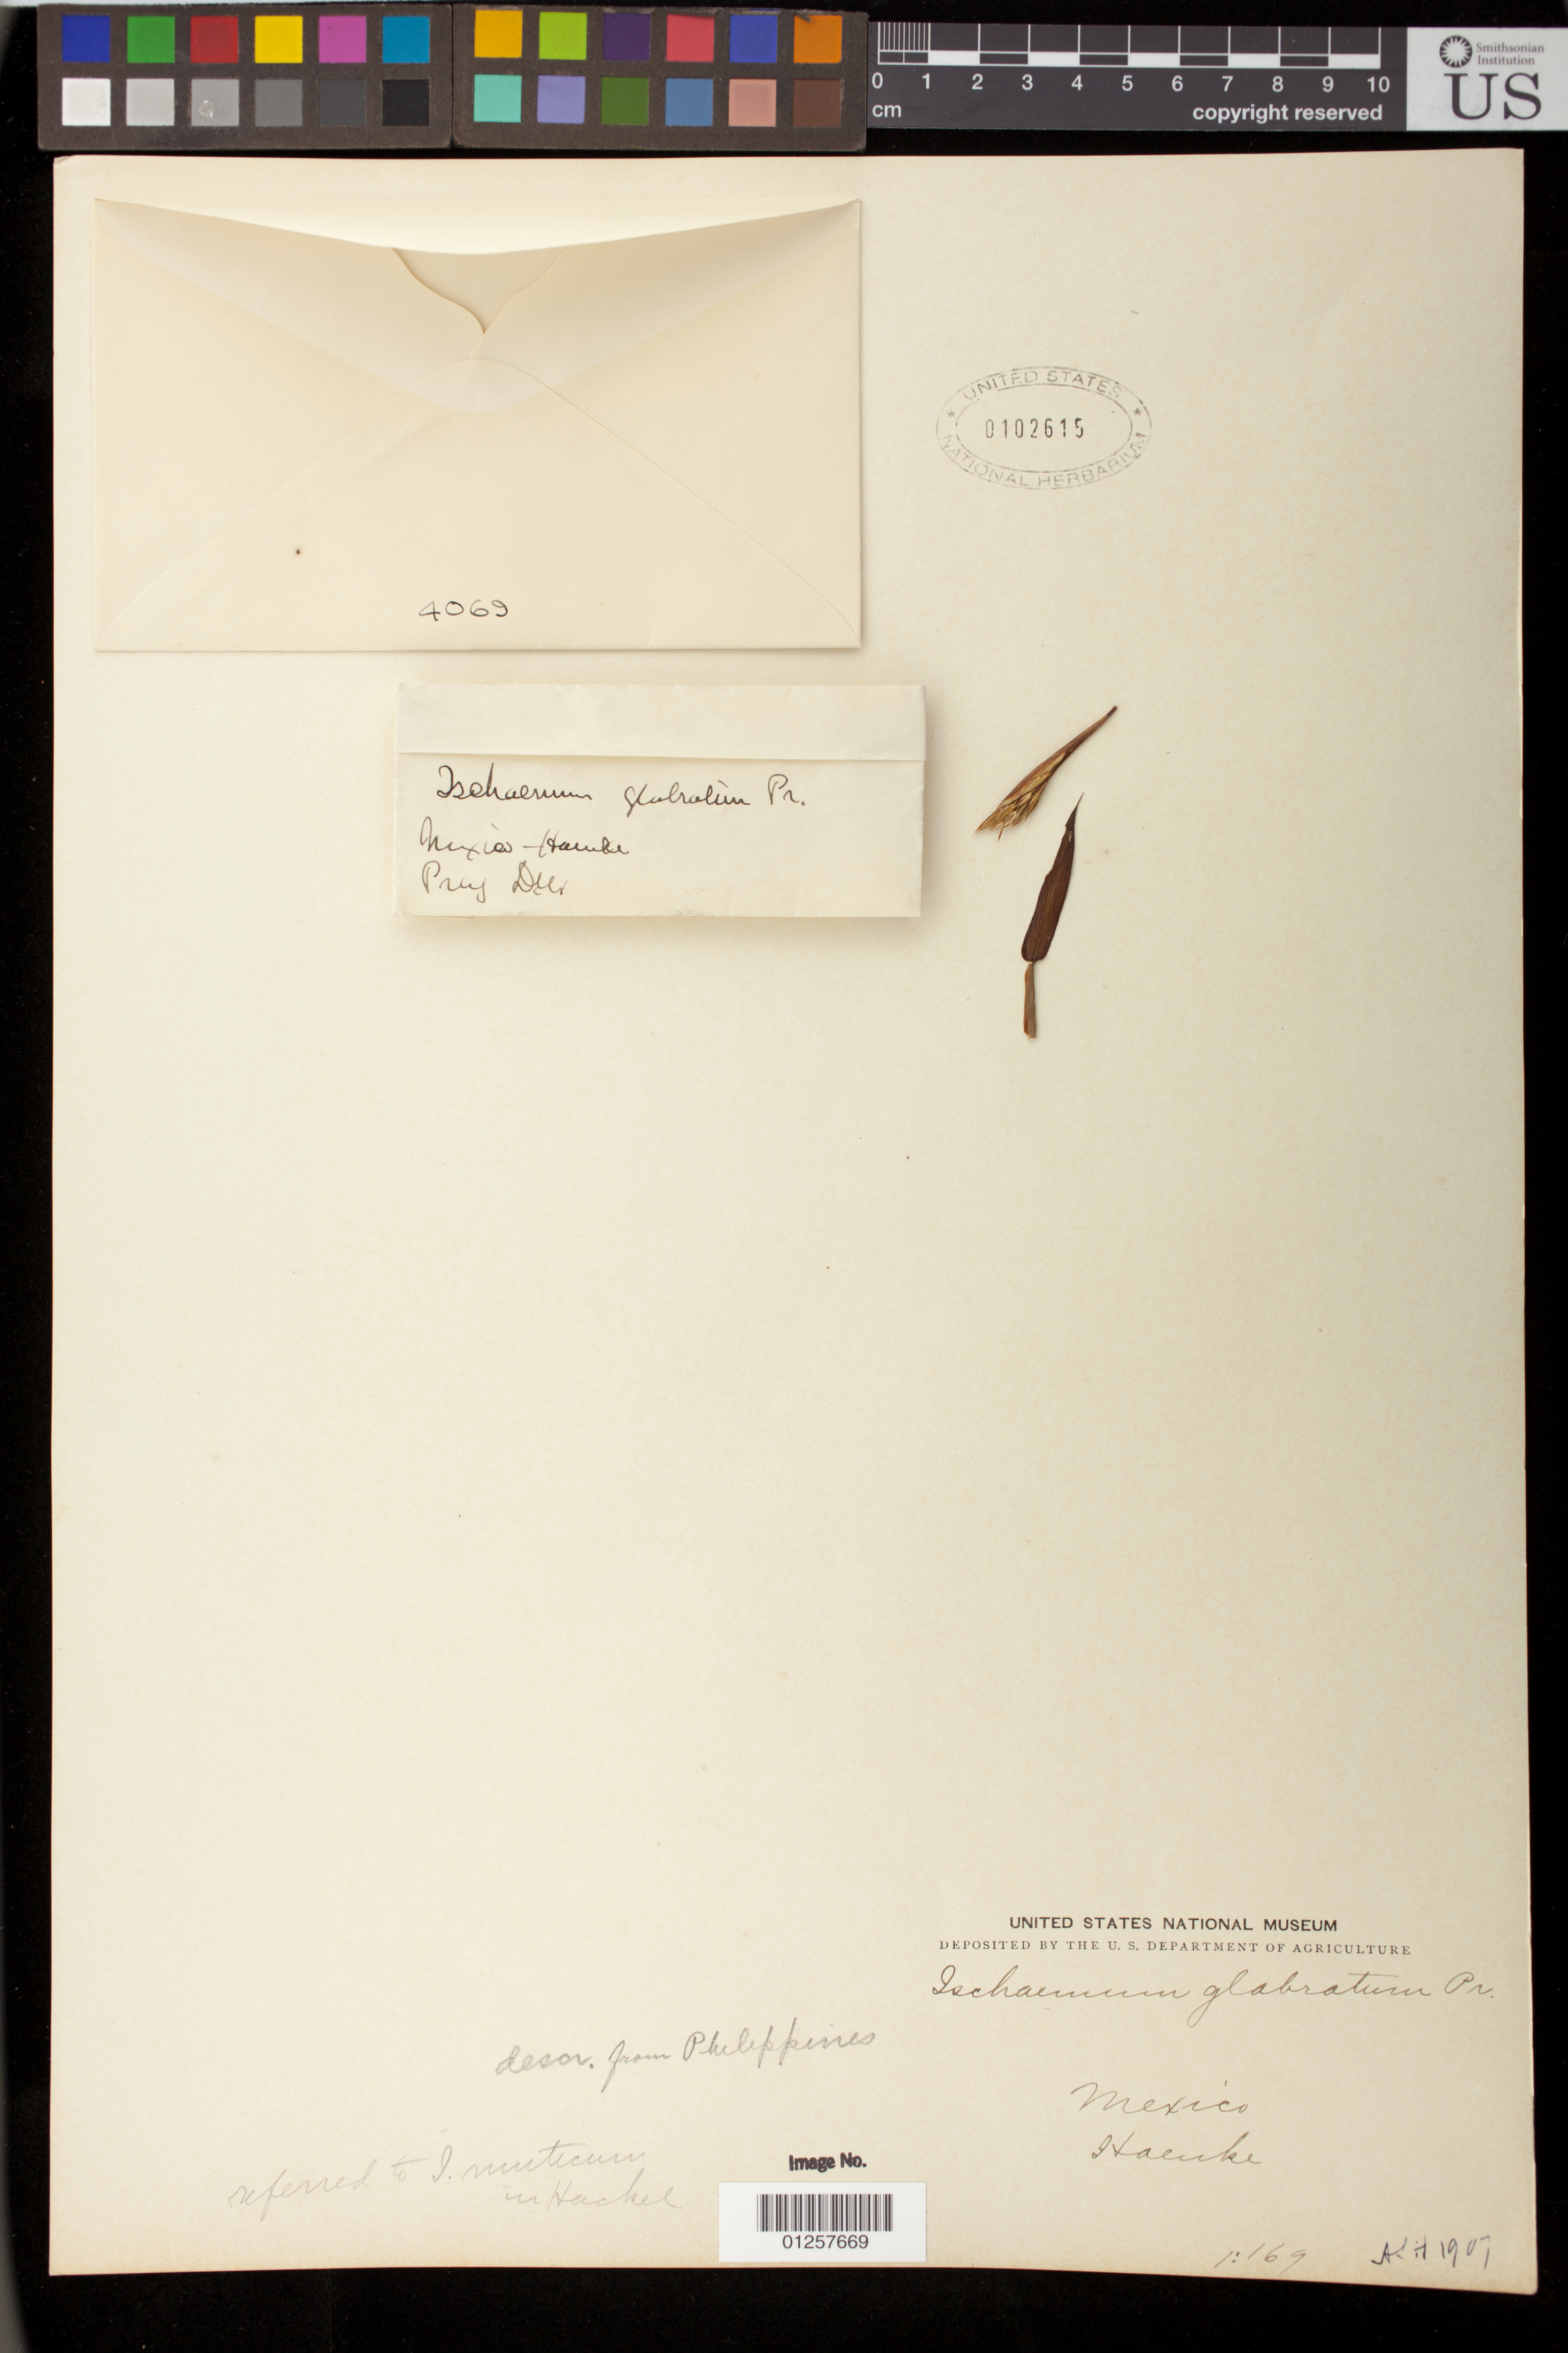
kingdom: Plantae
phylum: Tracheophyta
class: Liliopsida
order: Poales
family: Poaceae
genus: Ischaemum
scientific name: Ischaemum glabratum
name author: J. Presl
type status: Possible Type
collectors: T. Haenke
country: Mexico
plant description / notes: Fragmentary material of type (?) specimen ex herb. unknown. Protologue, "Hab. in insulis Philippinis", possibly in error?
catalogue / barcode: US 102615